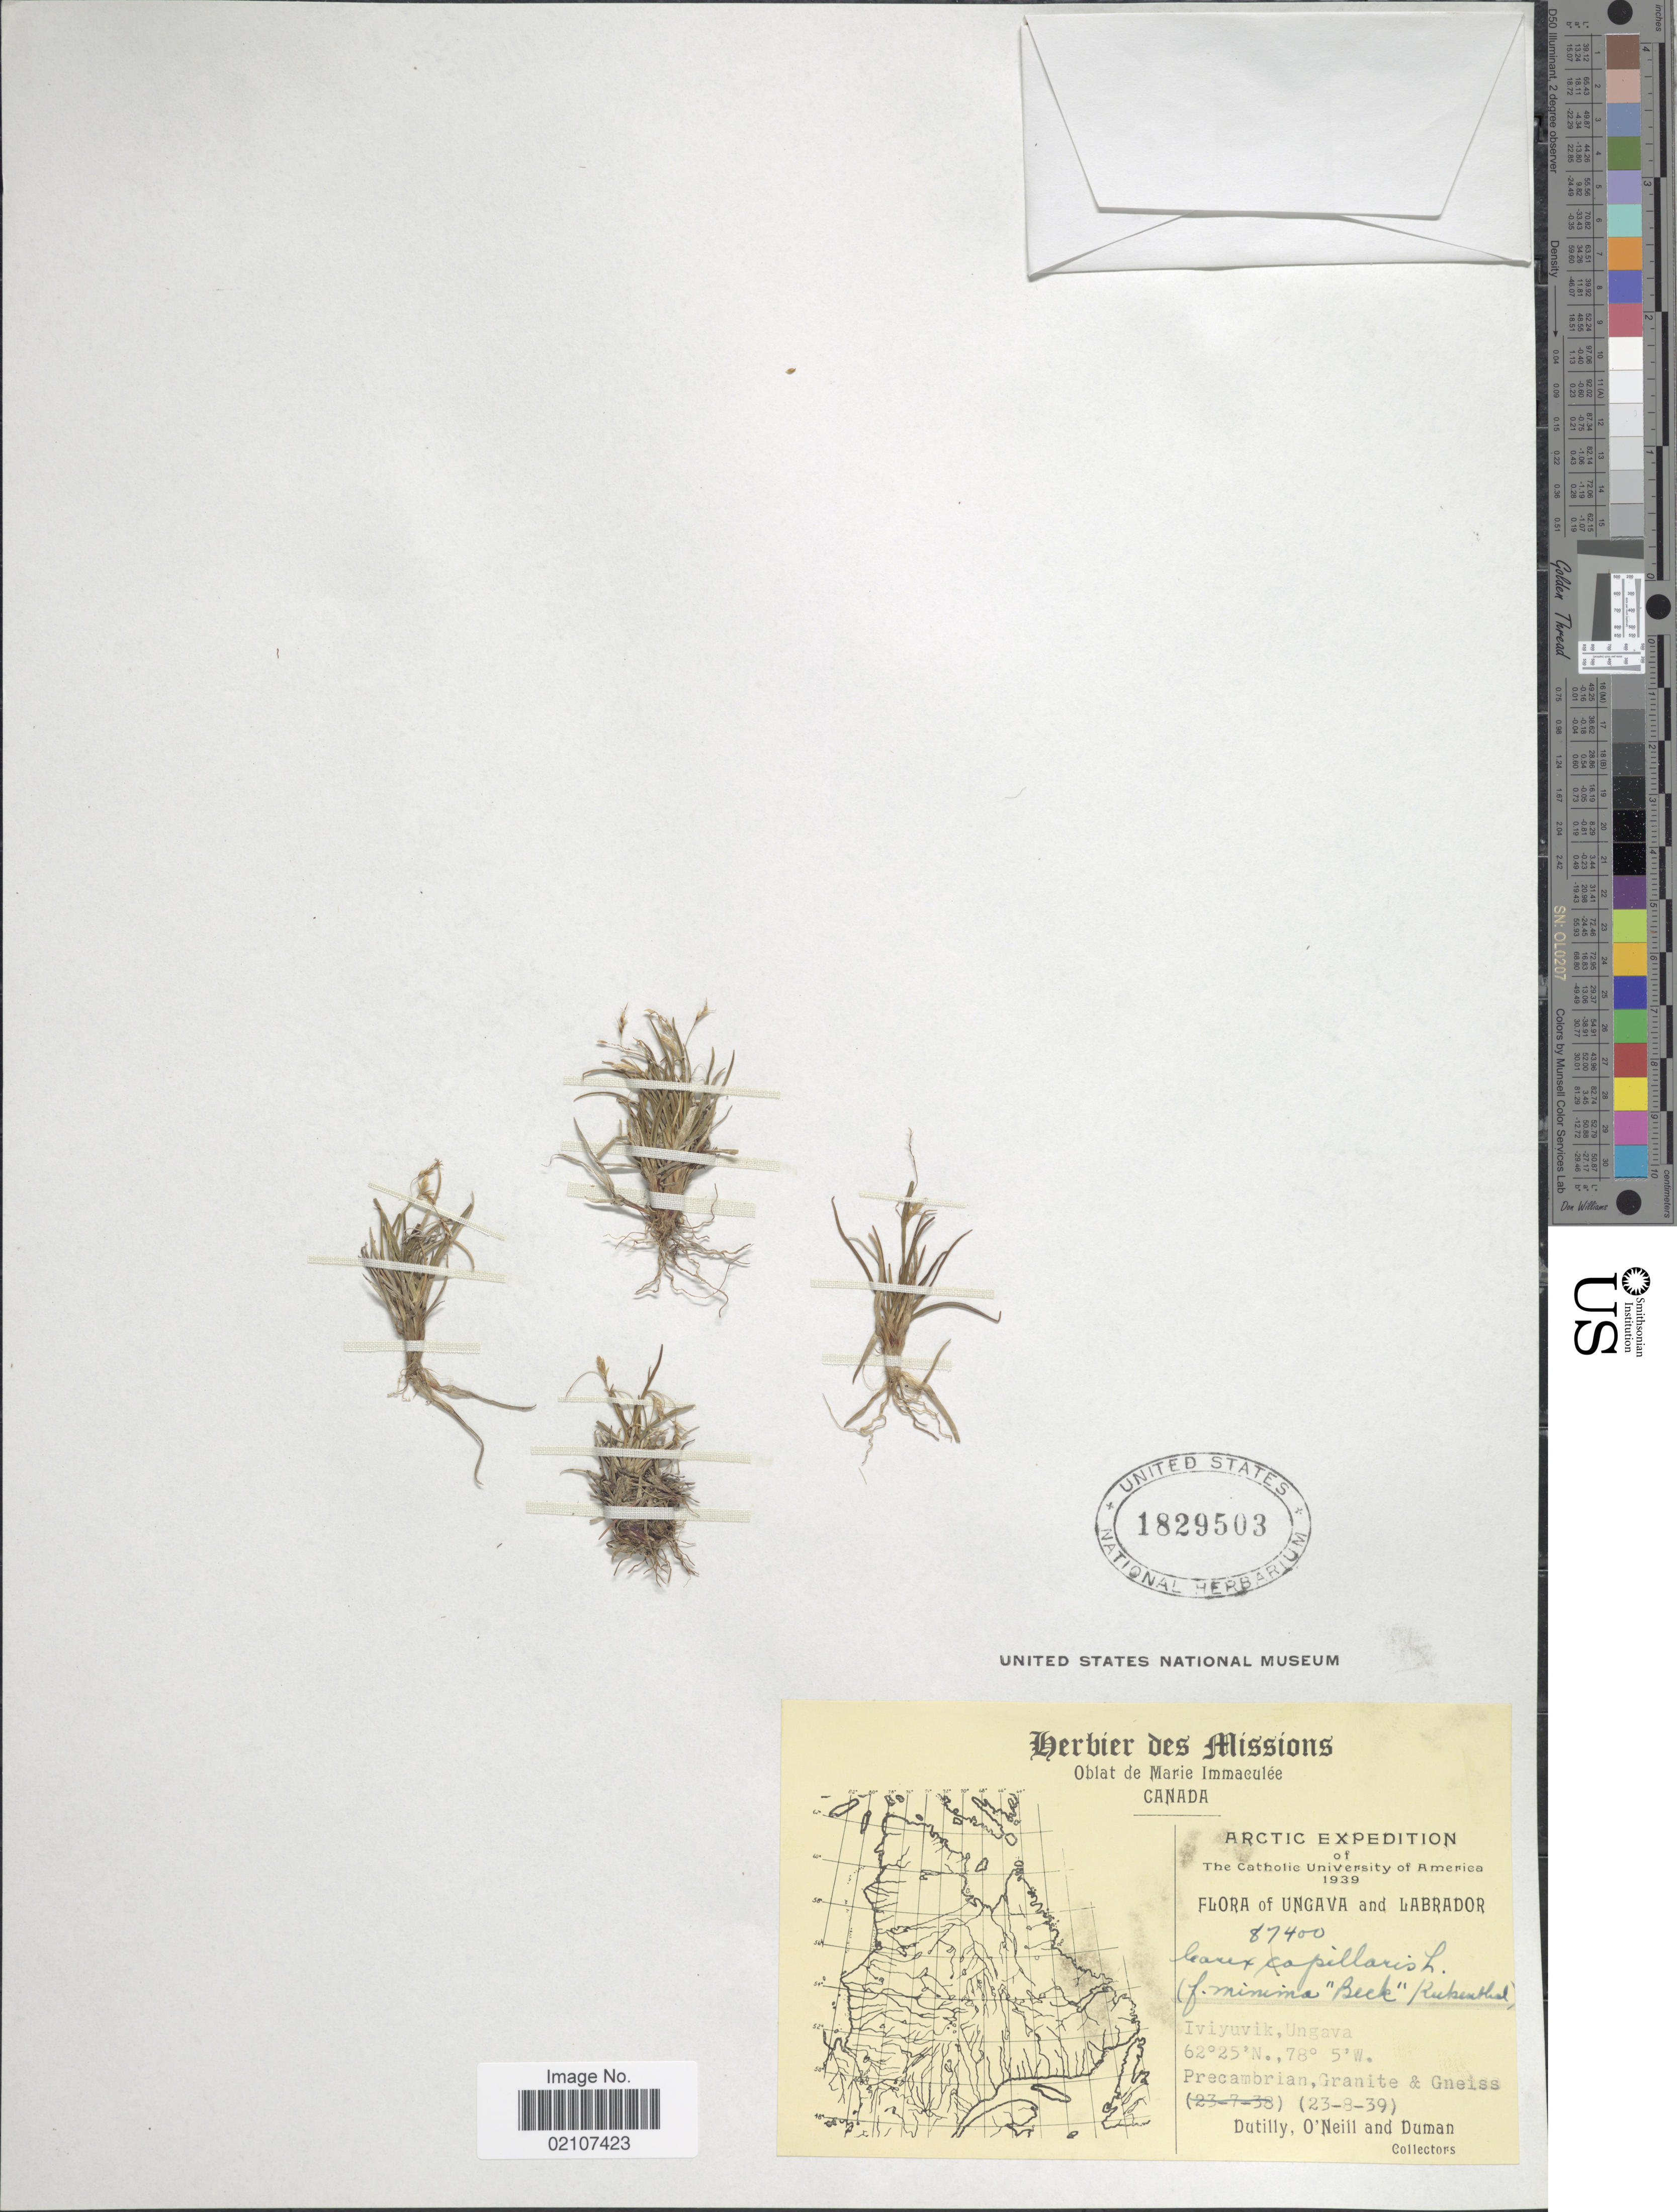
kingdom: Plantae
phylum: Tracheophyta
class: Liliopsida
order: Poales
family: Cyperaceae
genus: Carex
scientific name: Carex capillaris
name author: L.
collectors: -. Dutilly, O' Neill & -. Duman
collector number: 87400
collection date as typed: Transcribed d/m/y: 23/8/39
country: Canada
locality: Arctic, Ungava, Iviyuvik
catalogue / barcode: US 1829503